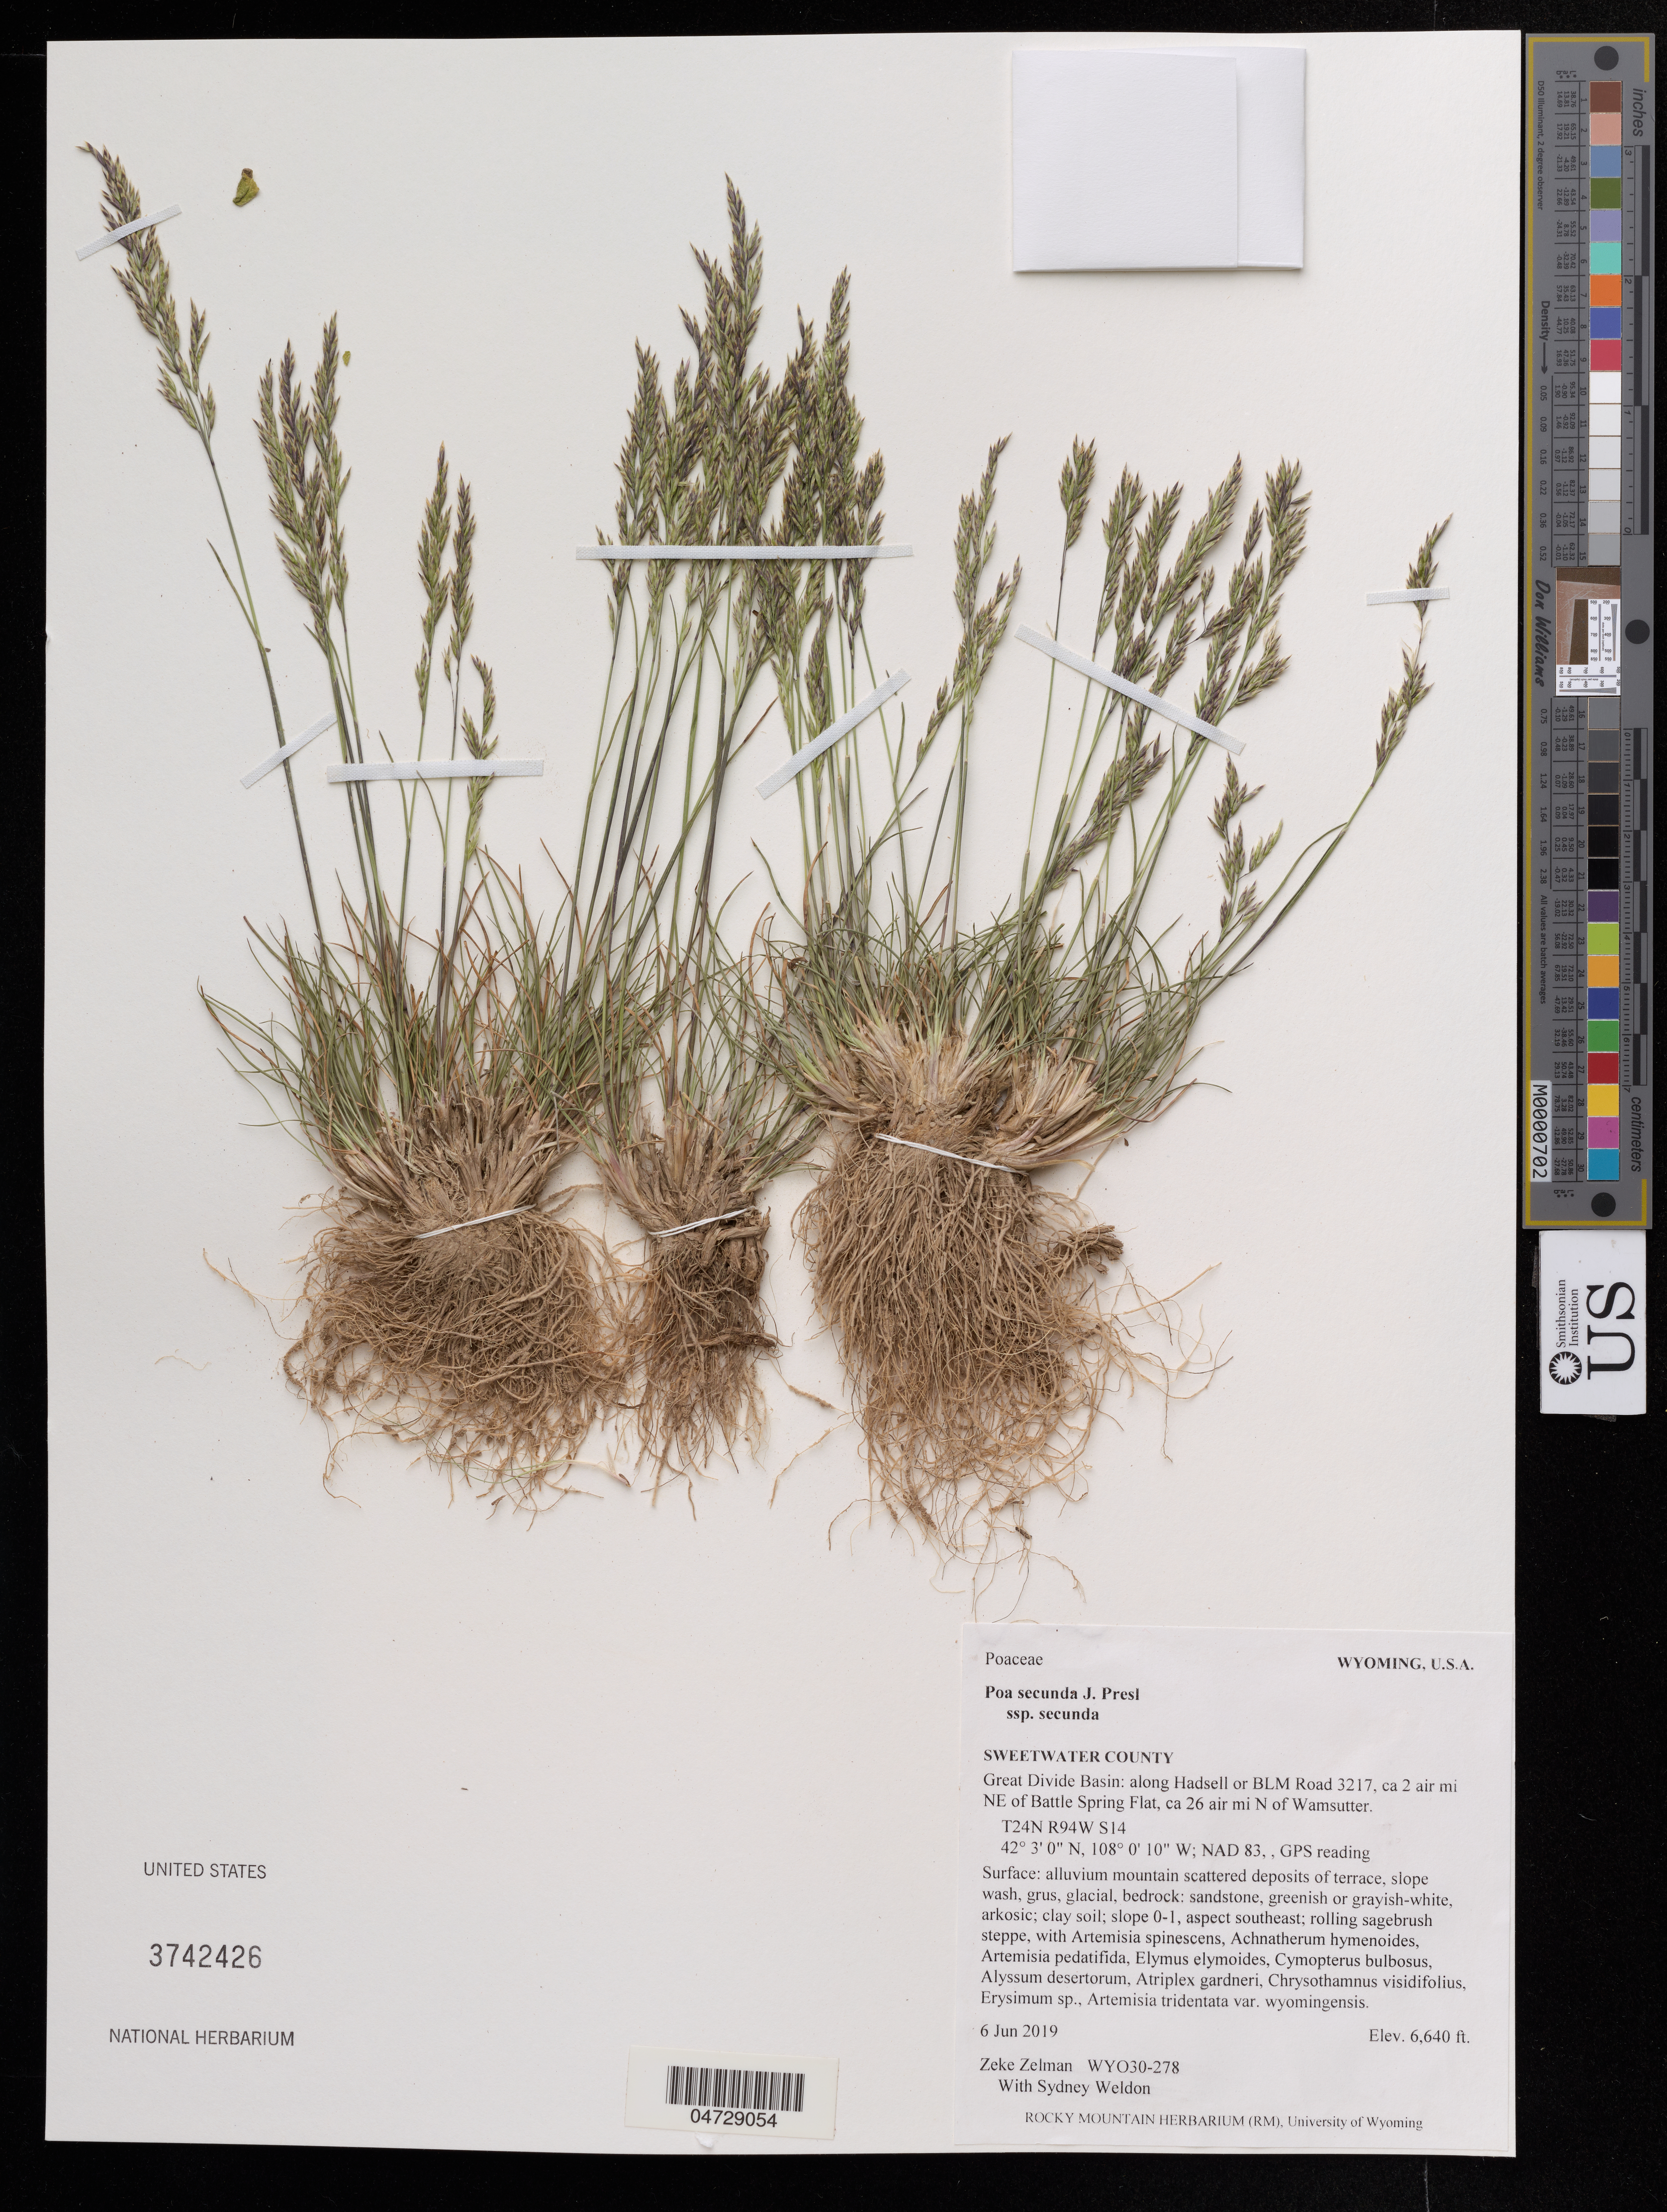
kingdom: Plantae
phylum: Tracheophyta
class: Liliopsida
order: Poales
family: Poaceae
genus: Poa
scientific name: Poa secunda subsp. secunda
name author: J. Presl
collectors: Z. Zelman & W. Weldon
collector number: WYO30-278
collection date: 2019-06-06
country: United States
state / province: Wyoming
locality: Sweetwater County. Great Divide Basin: along Hadsell or BLM Road 3217, ca 2 air mi NE of Battle Spring Flat, ca 26 air mi N of Wamsutter. T24N R94W S14.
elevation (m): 2024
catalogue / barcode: US 3742426